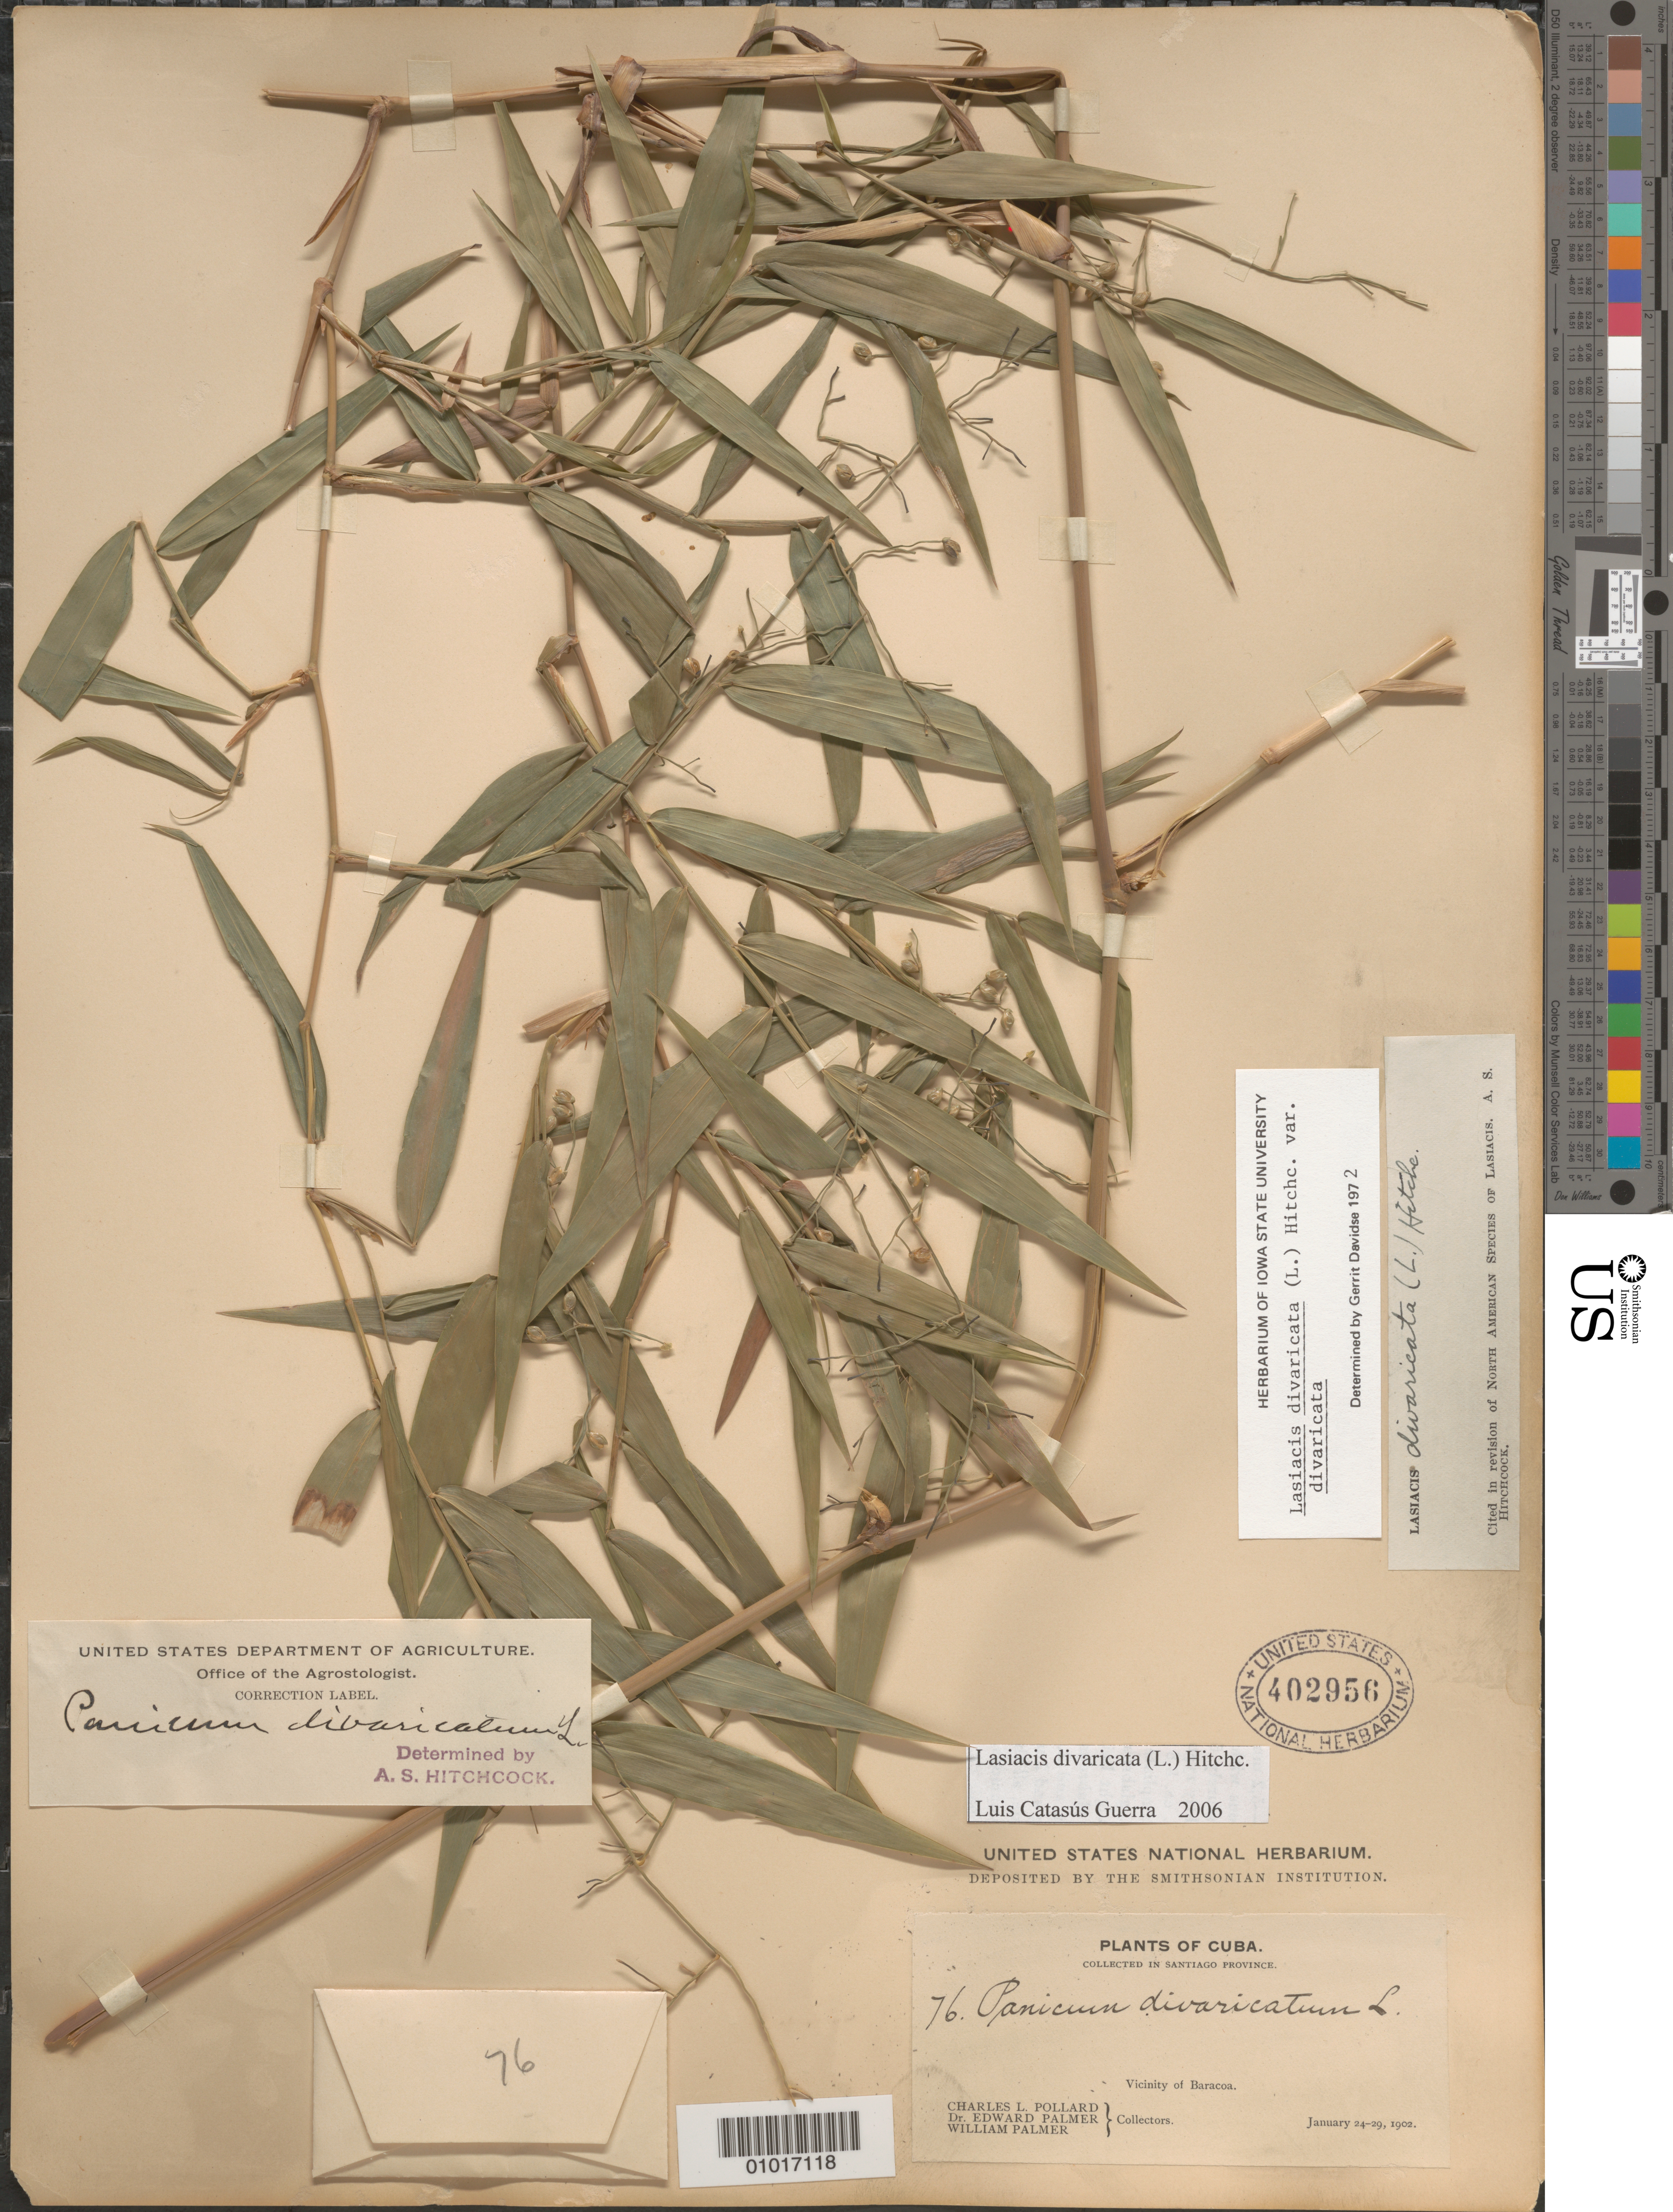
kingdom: Plantae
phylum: Tracheophyta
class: Liliopsida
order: Poales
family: Poaceae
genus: Lasiacis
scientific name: Lasiacis divaricata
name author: (L.) Hitchc.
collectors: C. L. Pollard, E. Palmer & W. Palmer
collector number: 76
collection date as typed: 24 Jan 1902 to 29 Jan 1902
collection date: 1902-01-24/1902-01-29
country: Cuba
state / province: Santiago de Cuba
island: Cuba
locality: Vicinity of Baracoa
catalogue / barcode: US 402956